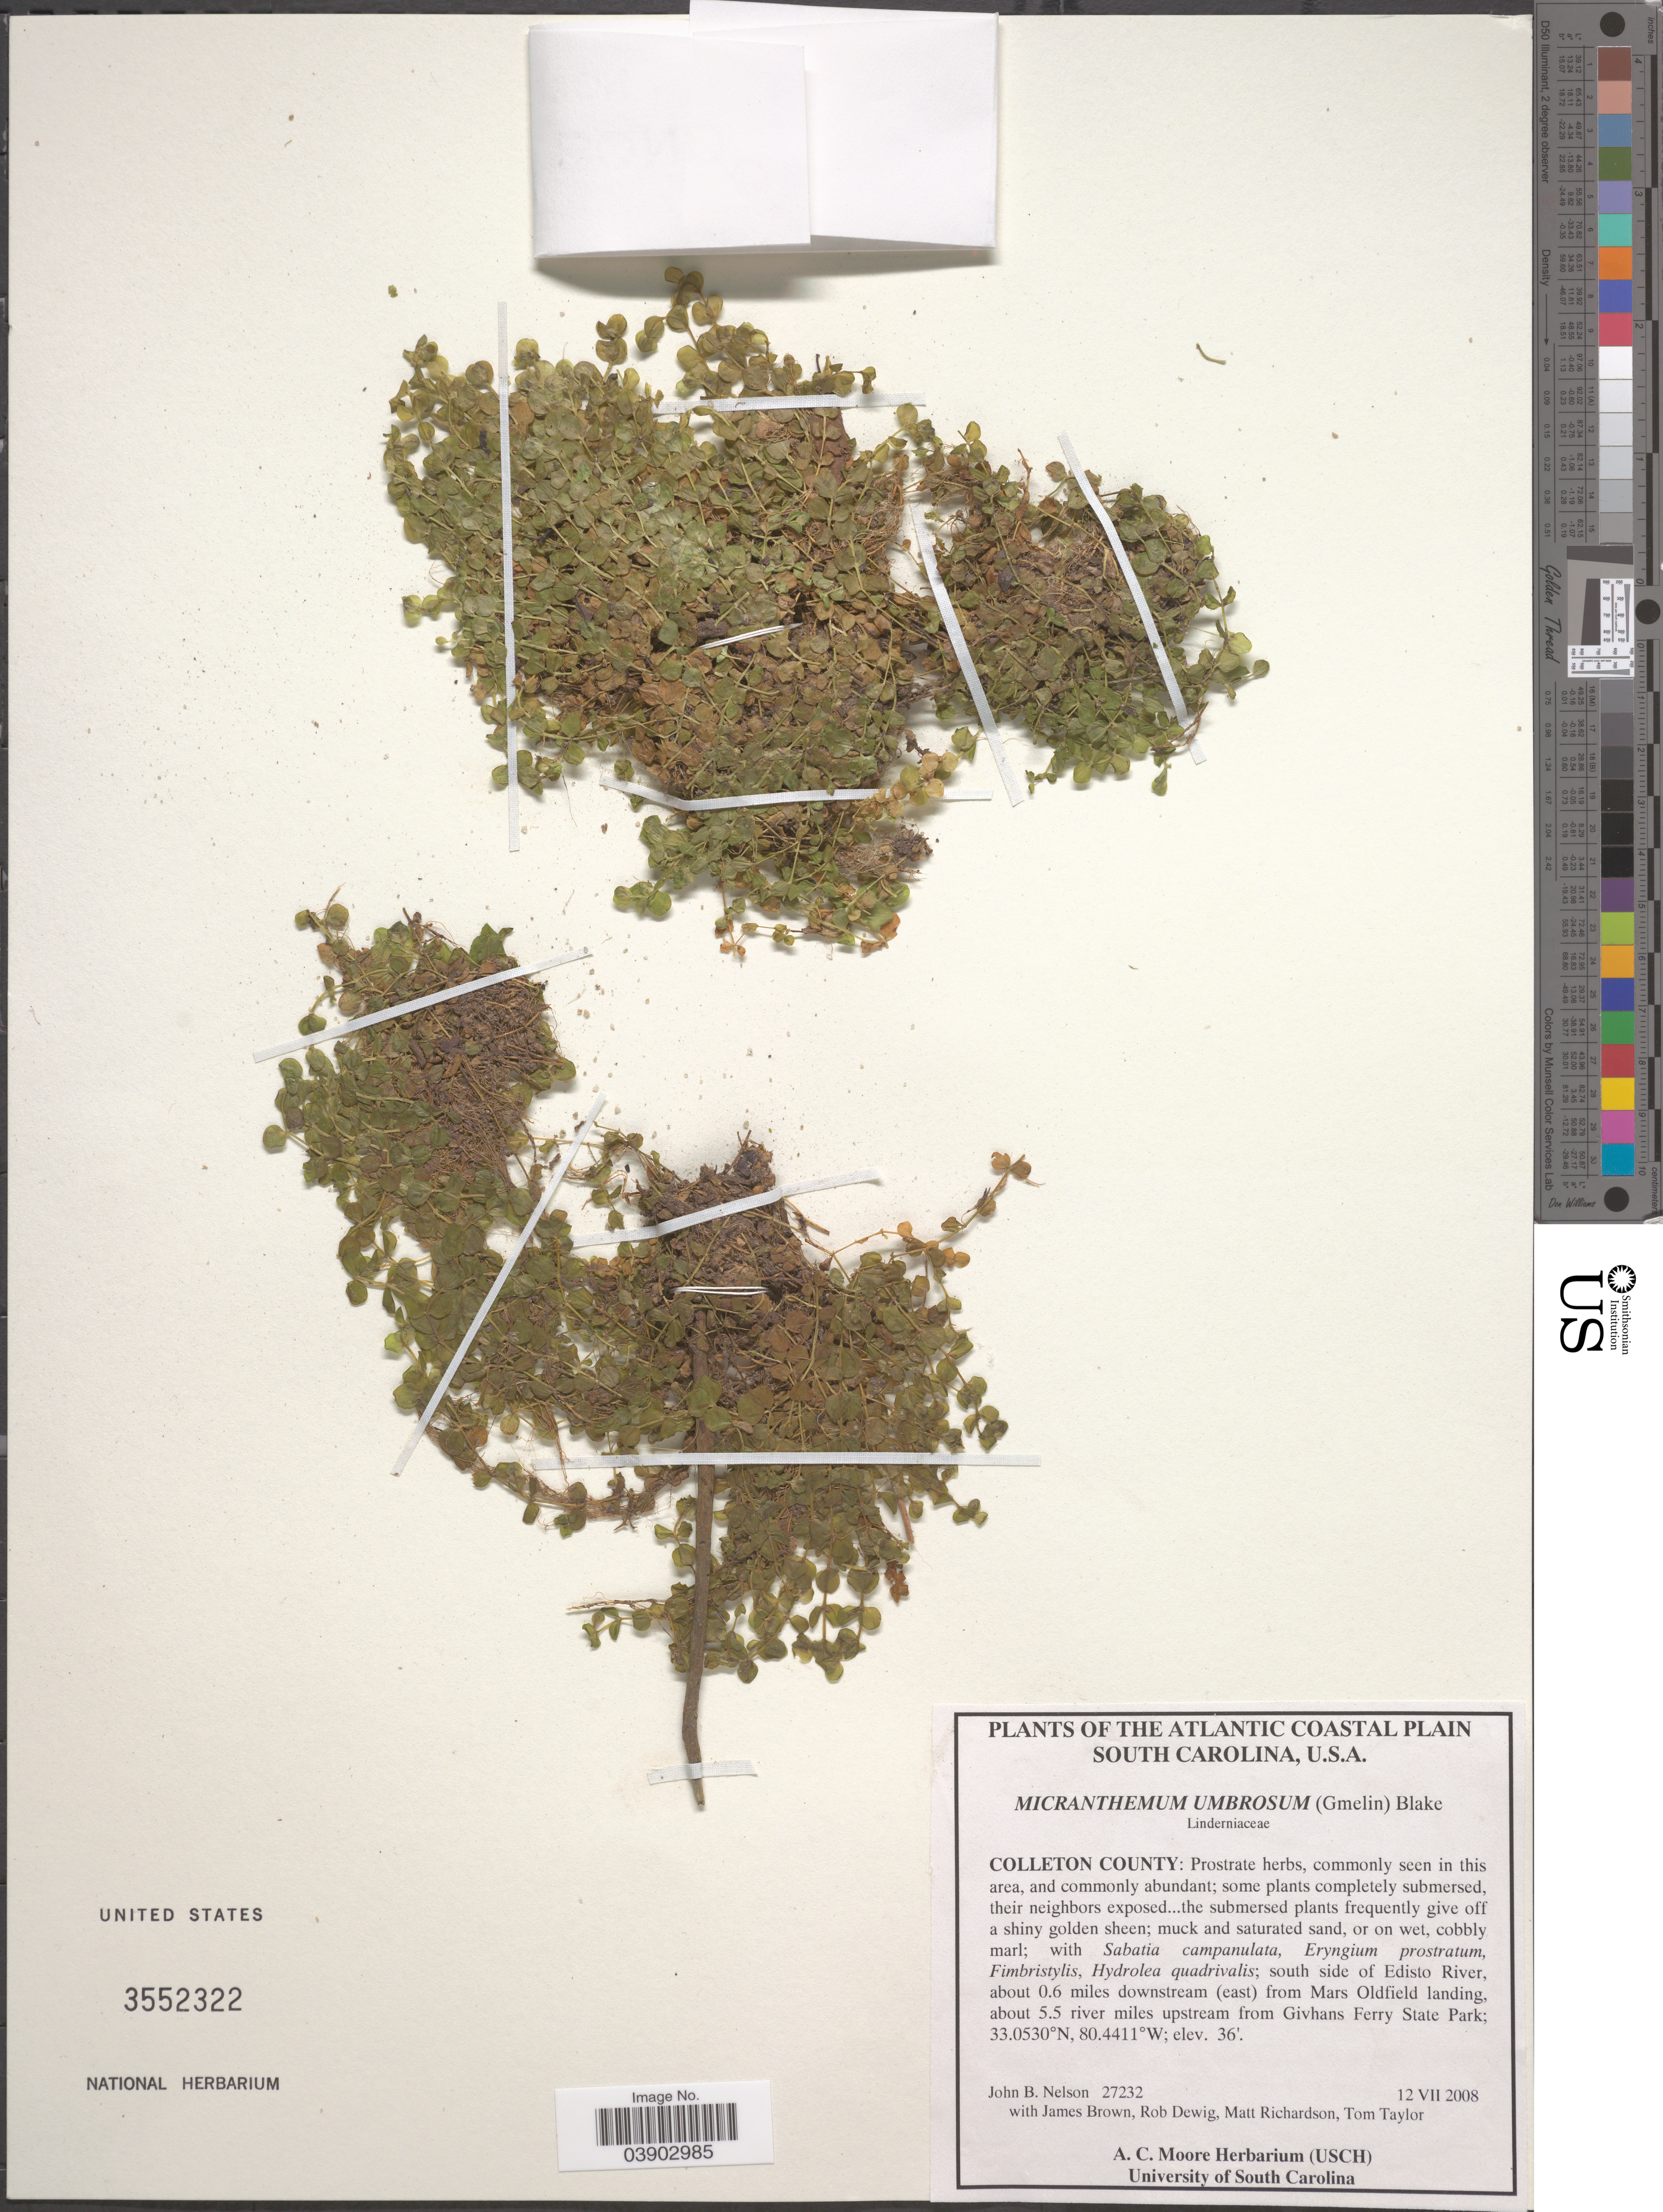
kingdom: Plantae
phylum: Tracheophyta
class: Magnoliopsida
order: Lamiales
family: Linderniaceae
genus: Micranthemum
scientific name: Micranthemum umbrosum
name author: (J.F. Gmel.) S.F. Blake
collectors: J. B. Nelson, J. Brown, R. Dewig, M. Richardson & T. Taylor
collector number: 27232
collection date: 2008-07-12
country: United States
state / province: South Carolina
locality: The Atlantic Coastal Plain. Colleton County: south side of Edisto River, about 0.6 miles downstream (east) from Mars Oldfield landing, about 5.5 river miles upstream from Givhans Ferry State Park.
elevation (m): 11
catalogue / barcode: US 3552322